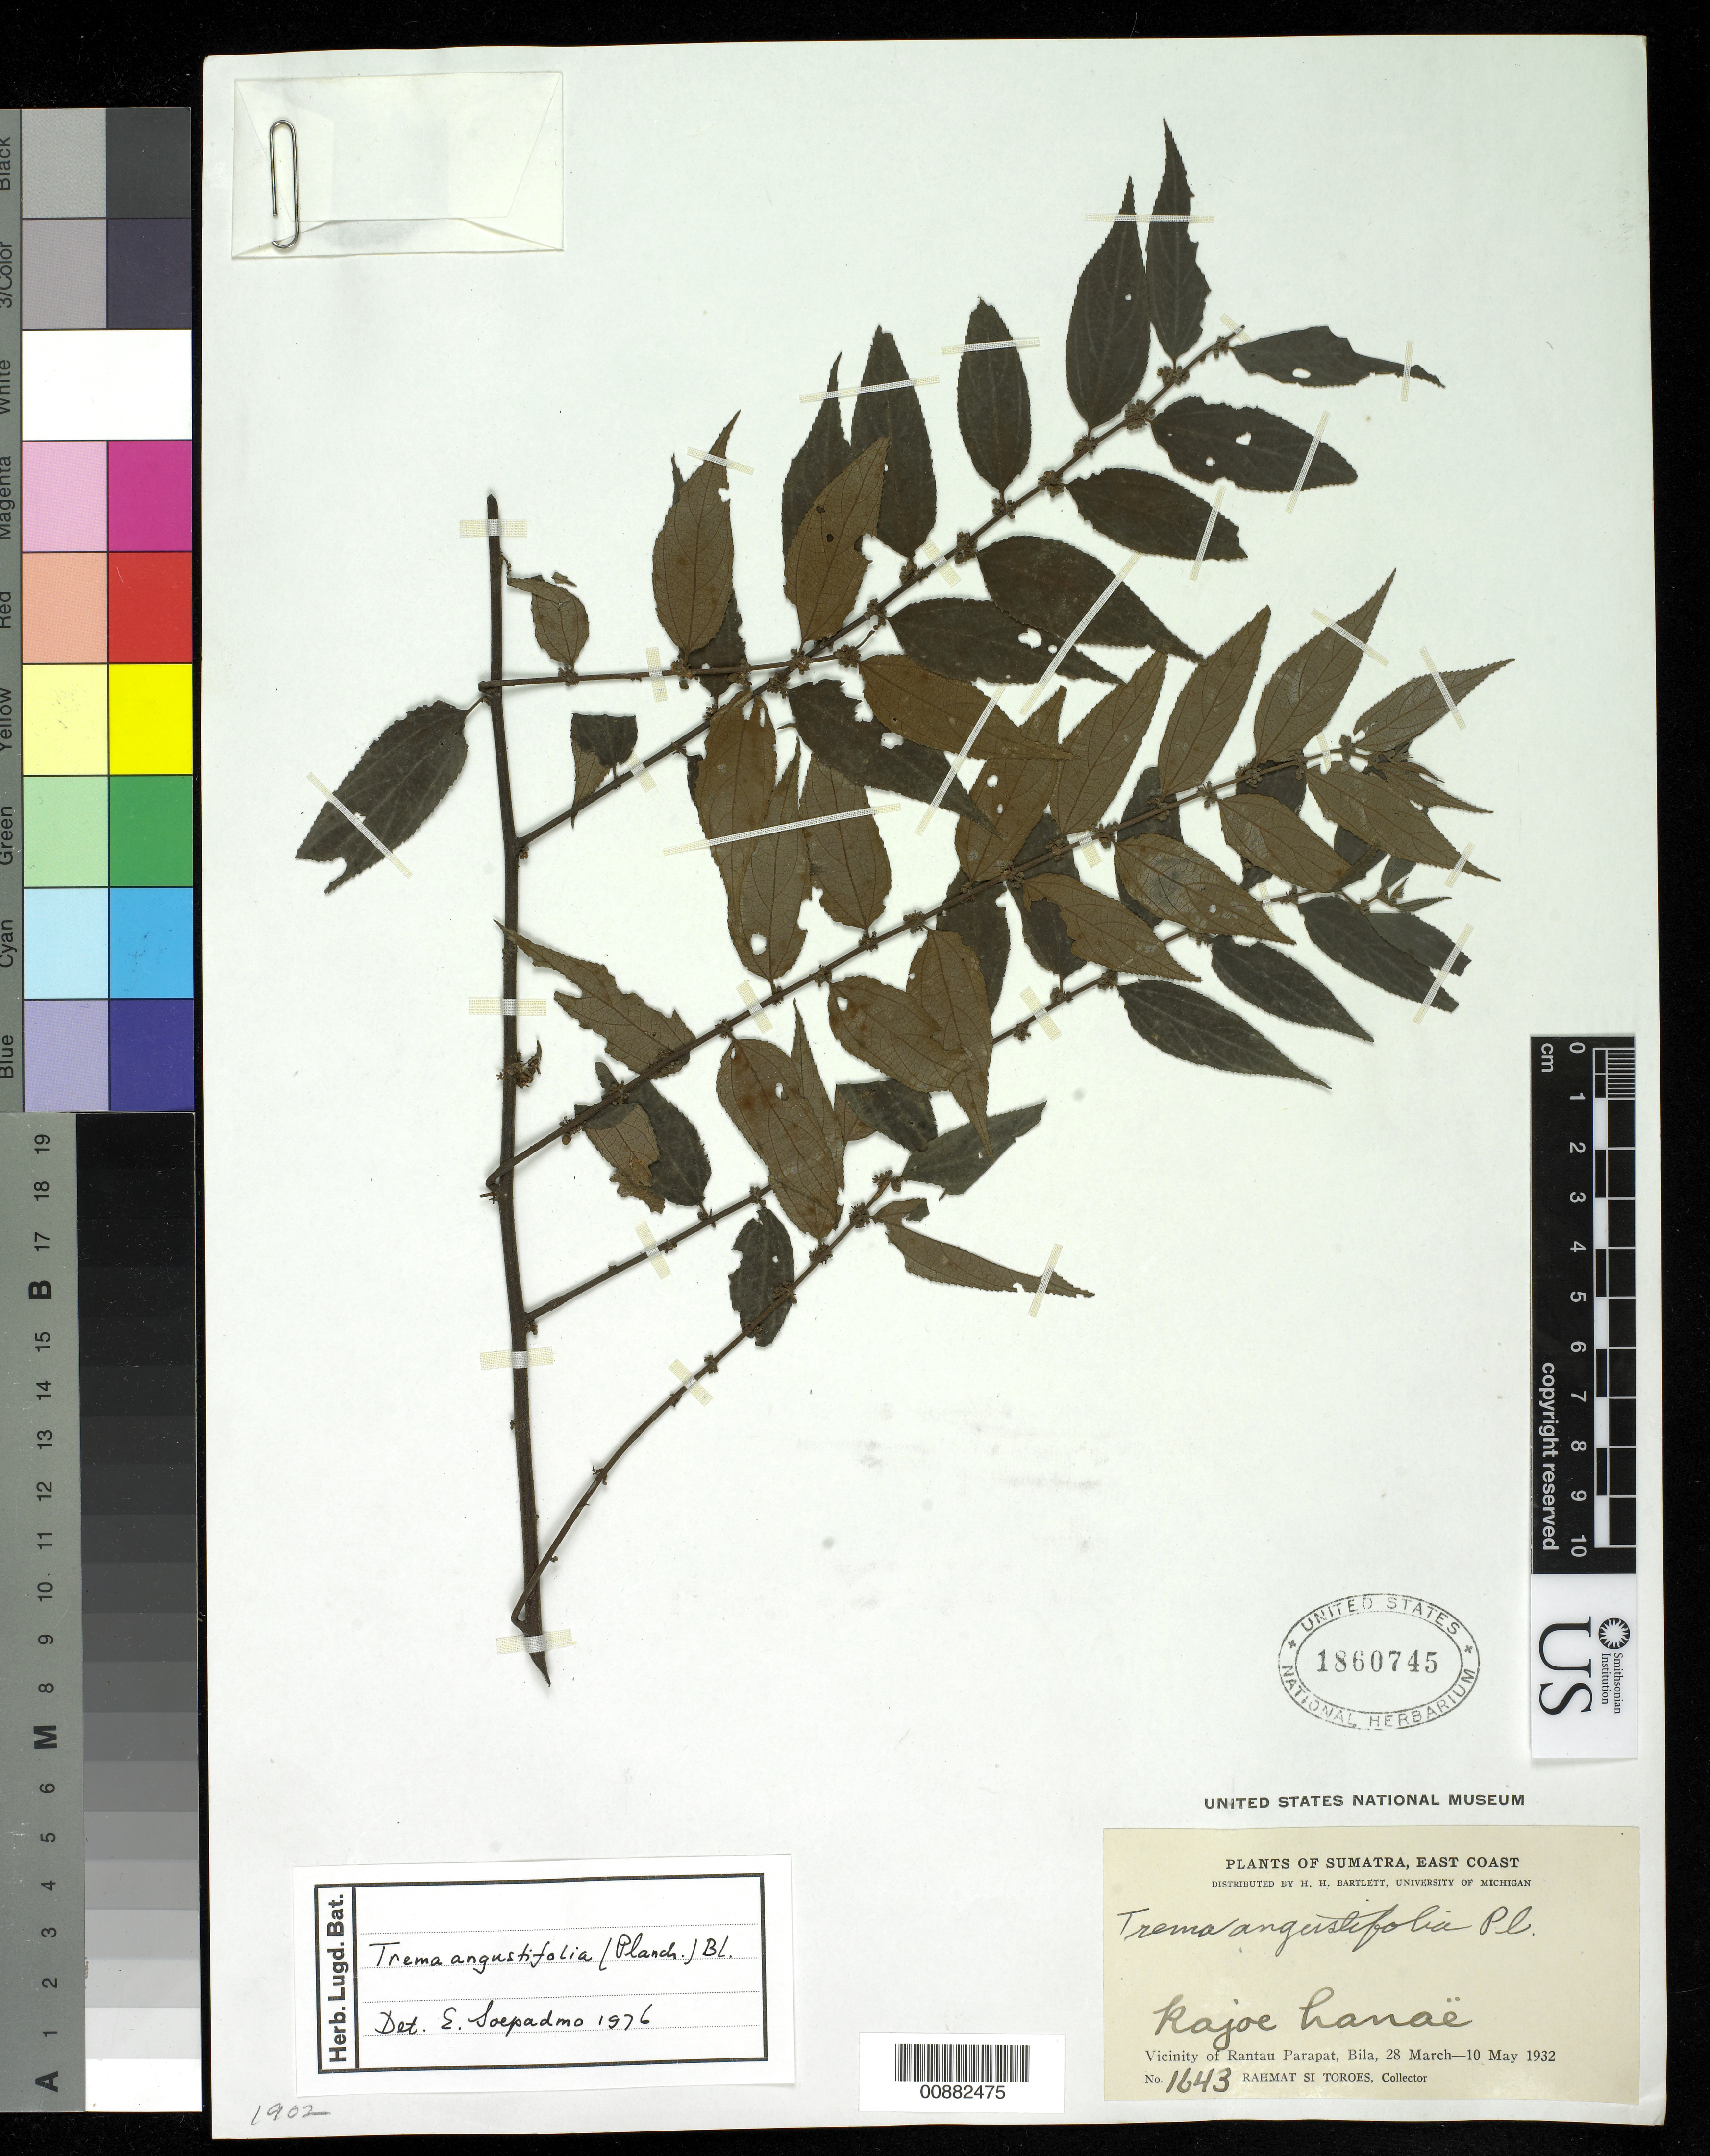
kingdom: Plantae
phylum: Tracheophyta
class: Magnoliopsida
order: Rosales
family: Cannabaceae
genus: Trema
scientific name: Trema angustifolium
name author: (Planch.) Blume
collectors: Rahmat Si Boeea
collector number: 1643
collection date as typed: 28 Mar 1932 to 10 May 1932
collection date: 1932-03-28/1932-05-10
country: Indonesia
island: Sumatra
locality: Vicinity of Rantau Parapat, Bila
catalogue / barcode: US 1860745